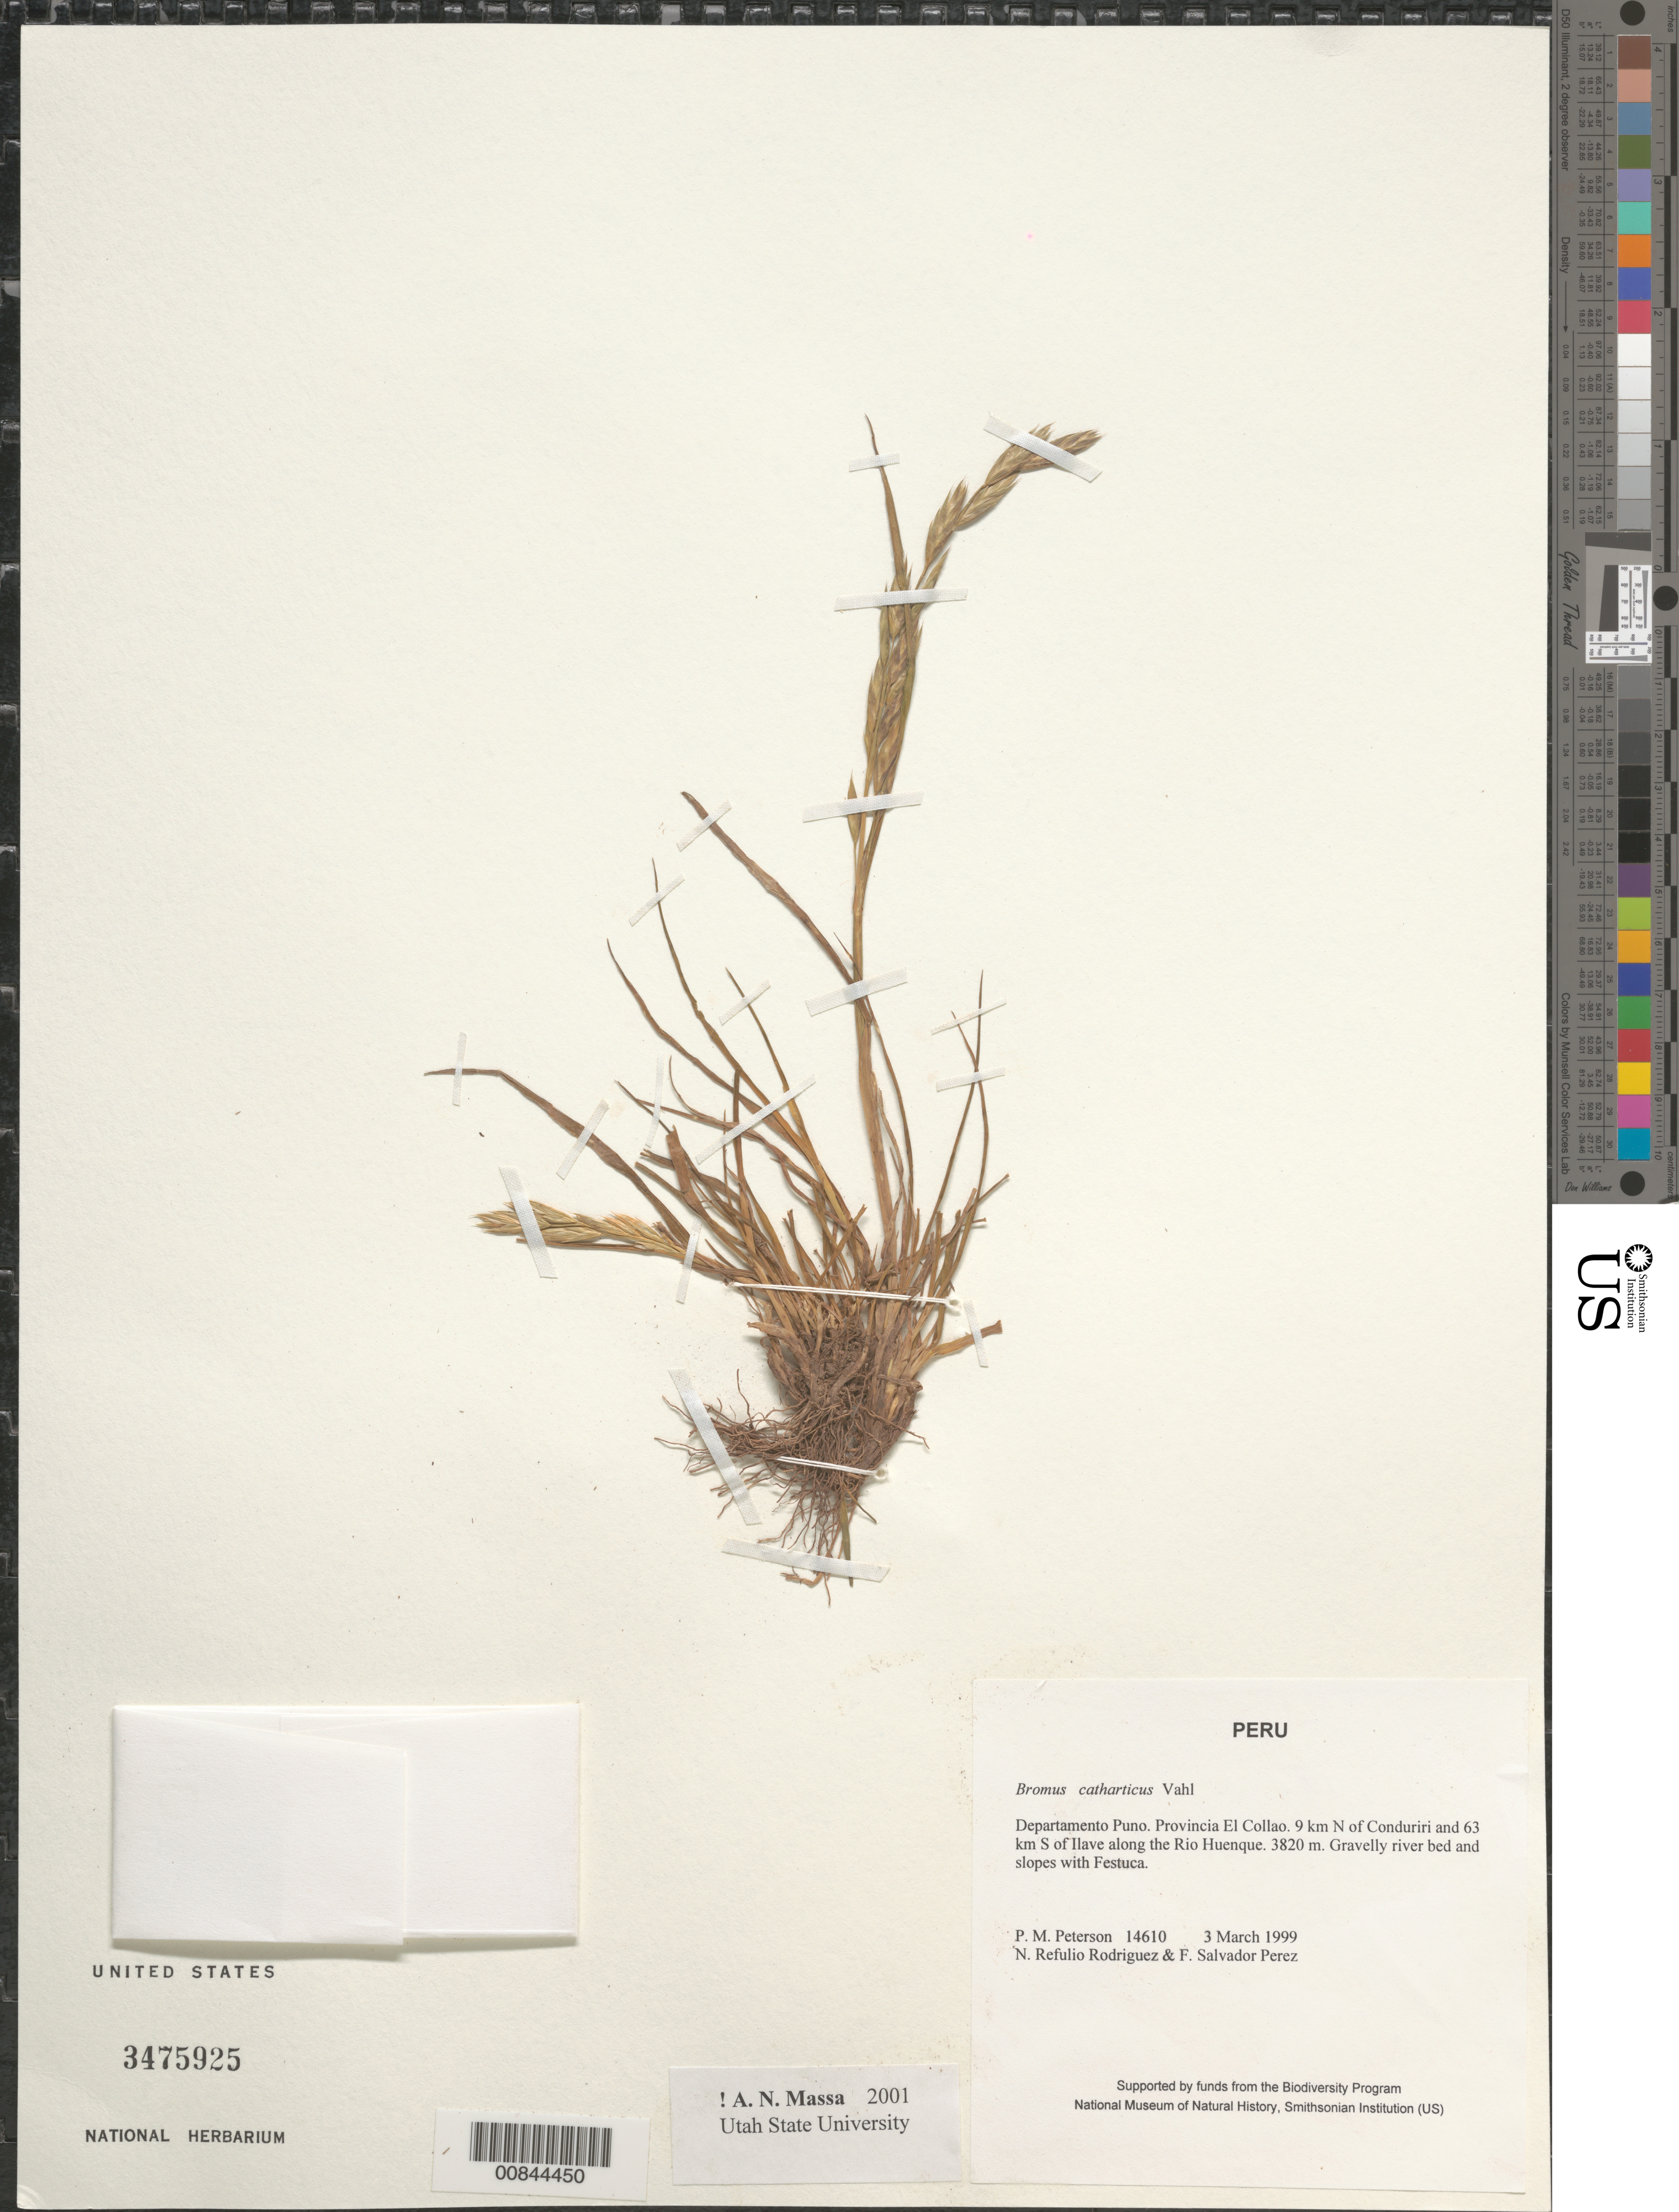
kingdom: Plantae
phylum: Tracheophyta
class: Liliopsida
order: Poales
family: Poaceae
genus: Bromus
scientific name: Bromus catharticus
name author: Vahl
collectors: P. M. Peterson, N. Refulio-Rodríguez & F. Salvador Perez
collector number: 14610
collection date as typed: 03 Mar 1999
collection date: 1999-03-03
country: Peru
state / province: Puno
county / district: El Collao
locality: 9 km N of Conduriri and 63 km S of Ilave along the Rio Huenque.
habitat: Gravelly river bed and slopes with Festuca.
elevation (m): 3820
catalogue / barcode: US 3475925